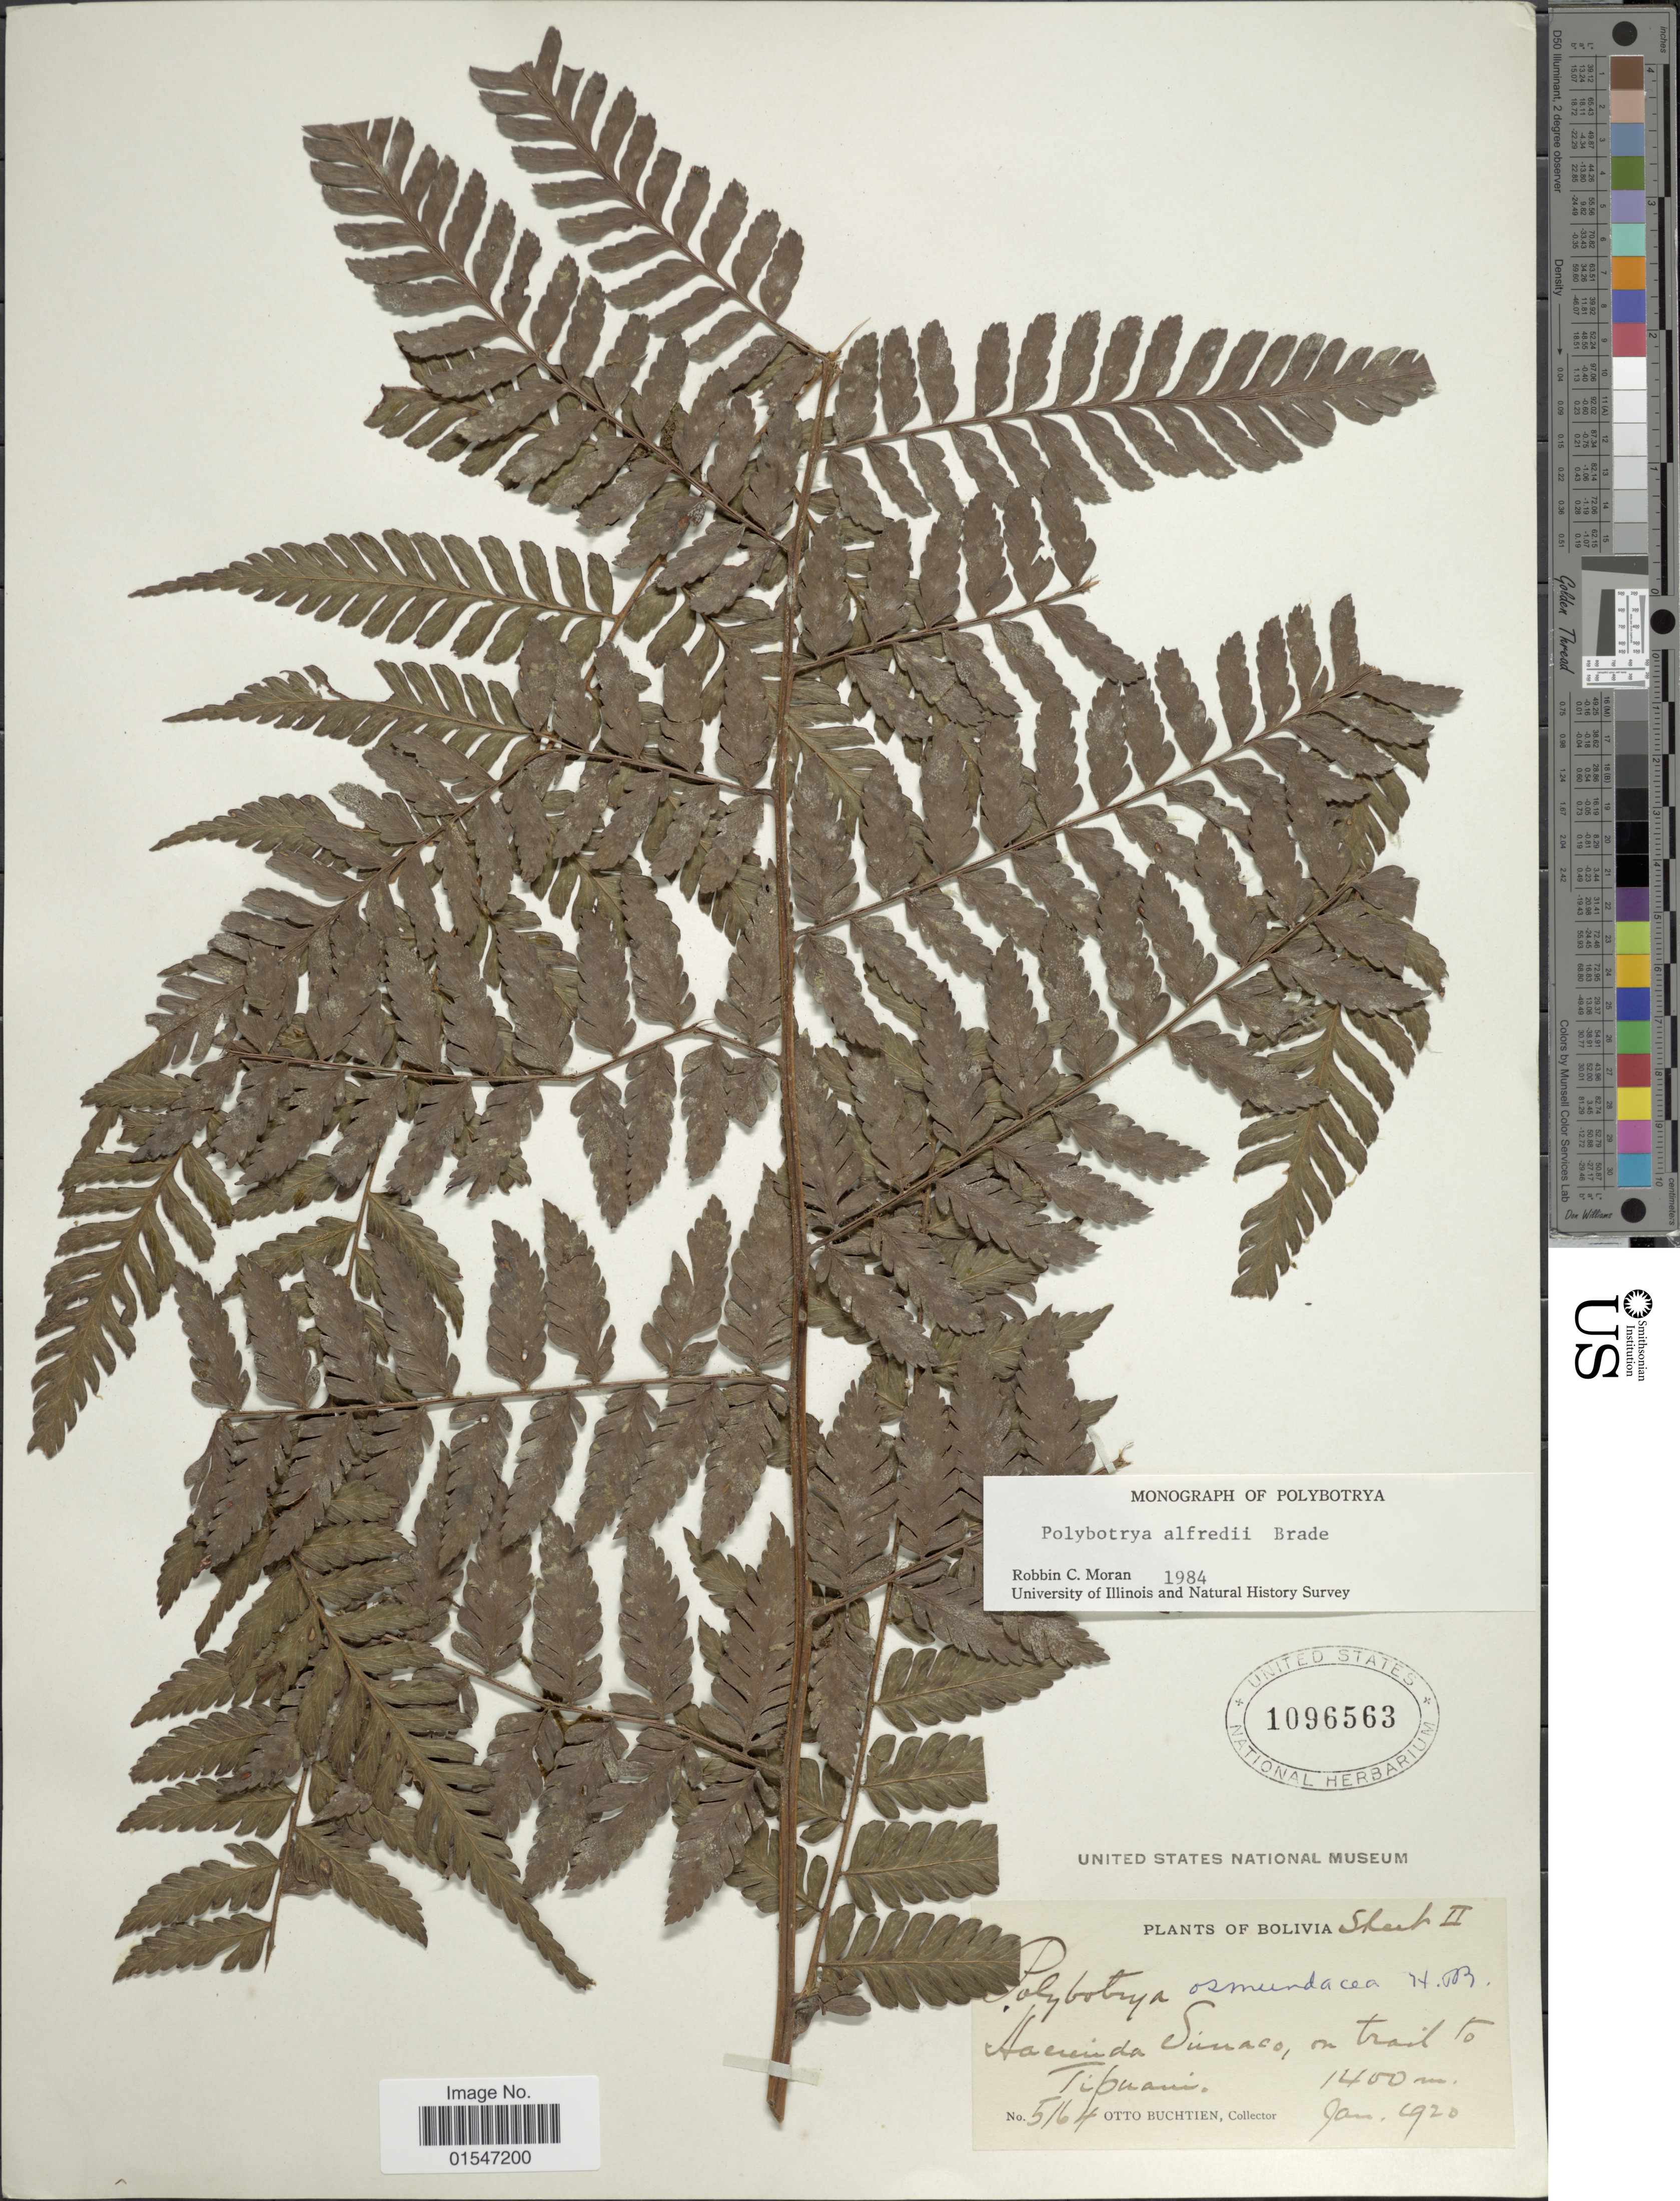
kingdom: Plantae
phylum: Tracheophyta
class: Polypodiopsida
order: Polypodiales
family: Dryopteridaceae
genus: Polybotrya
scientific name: Polybotrya alfredii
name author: Brade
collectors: O. Buchtien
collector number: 5164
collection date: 1920-01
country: Bolivia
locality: Hacienda Simaco, on trail to Tipuani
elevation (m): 1400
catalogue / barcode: US 1096563